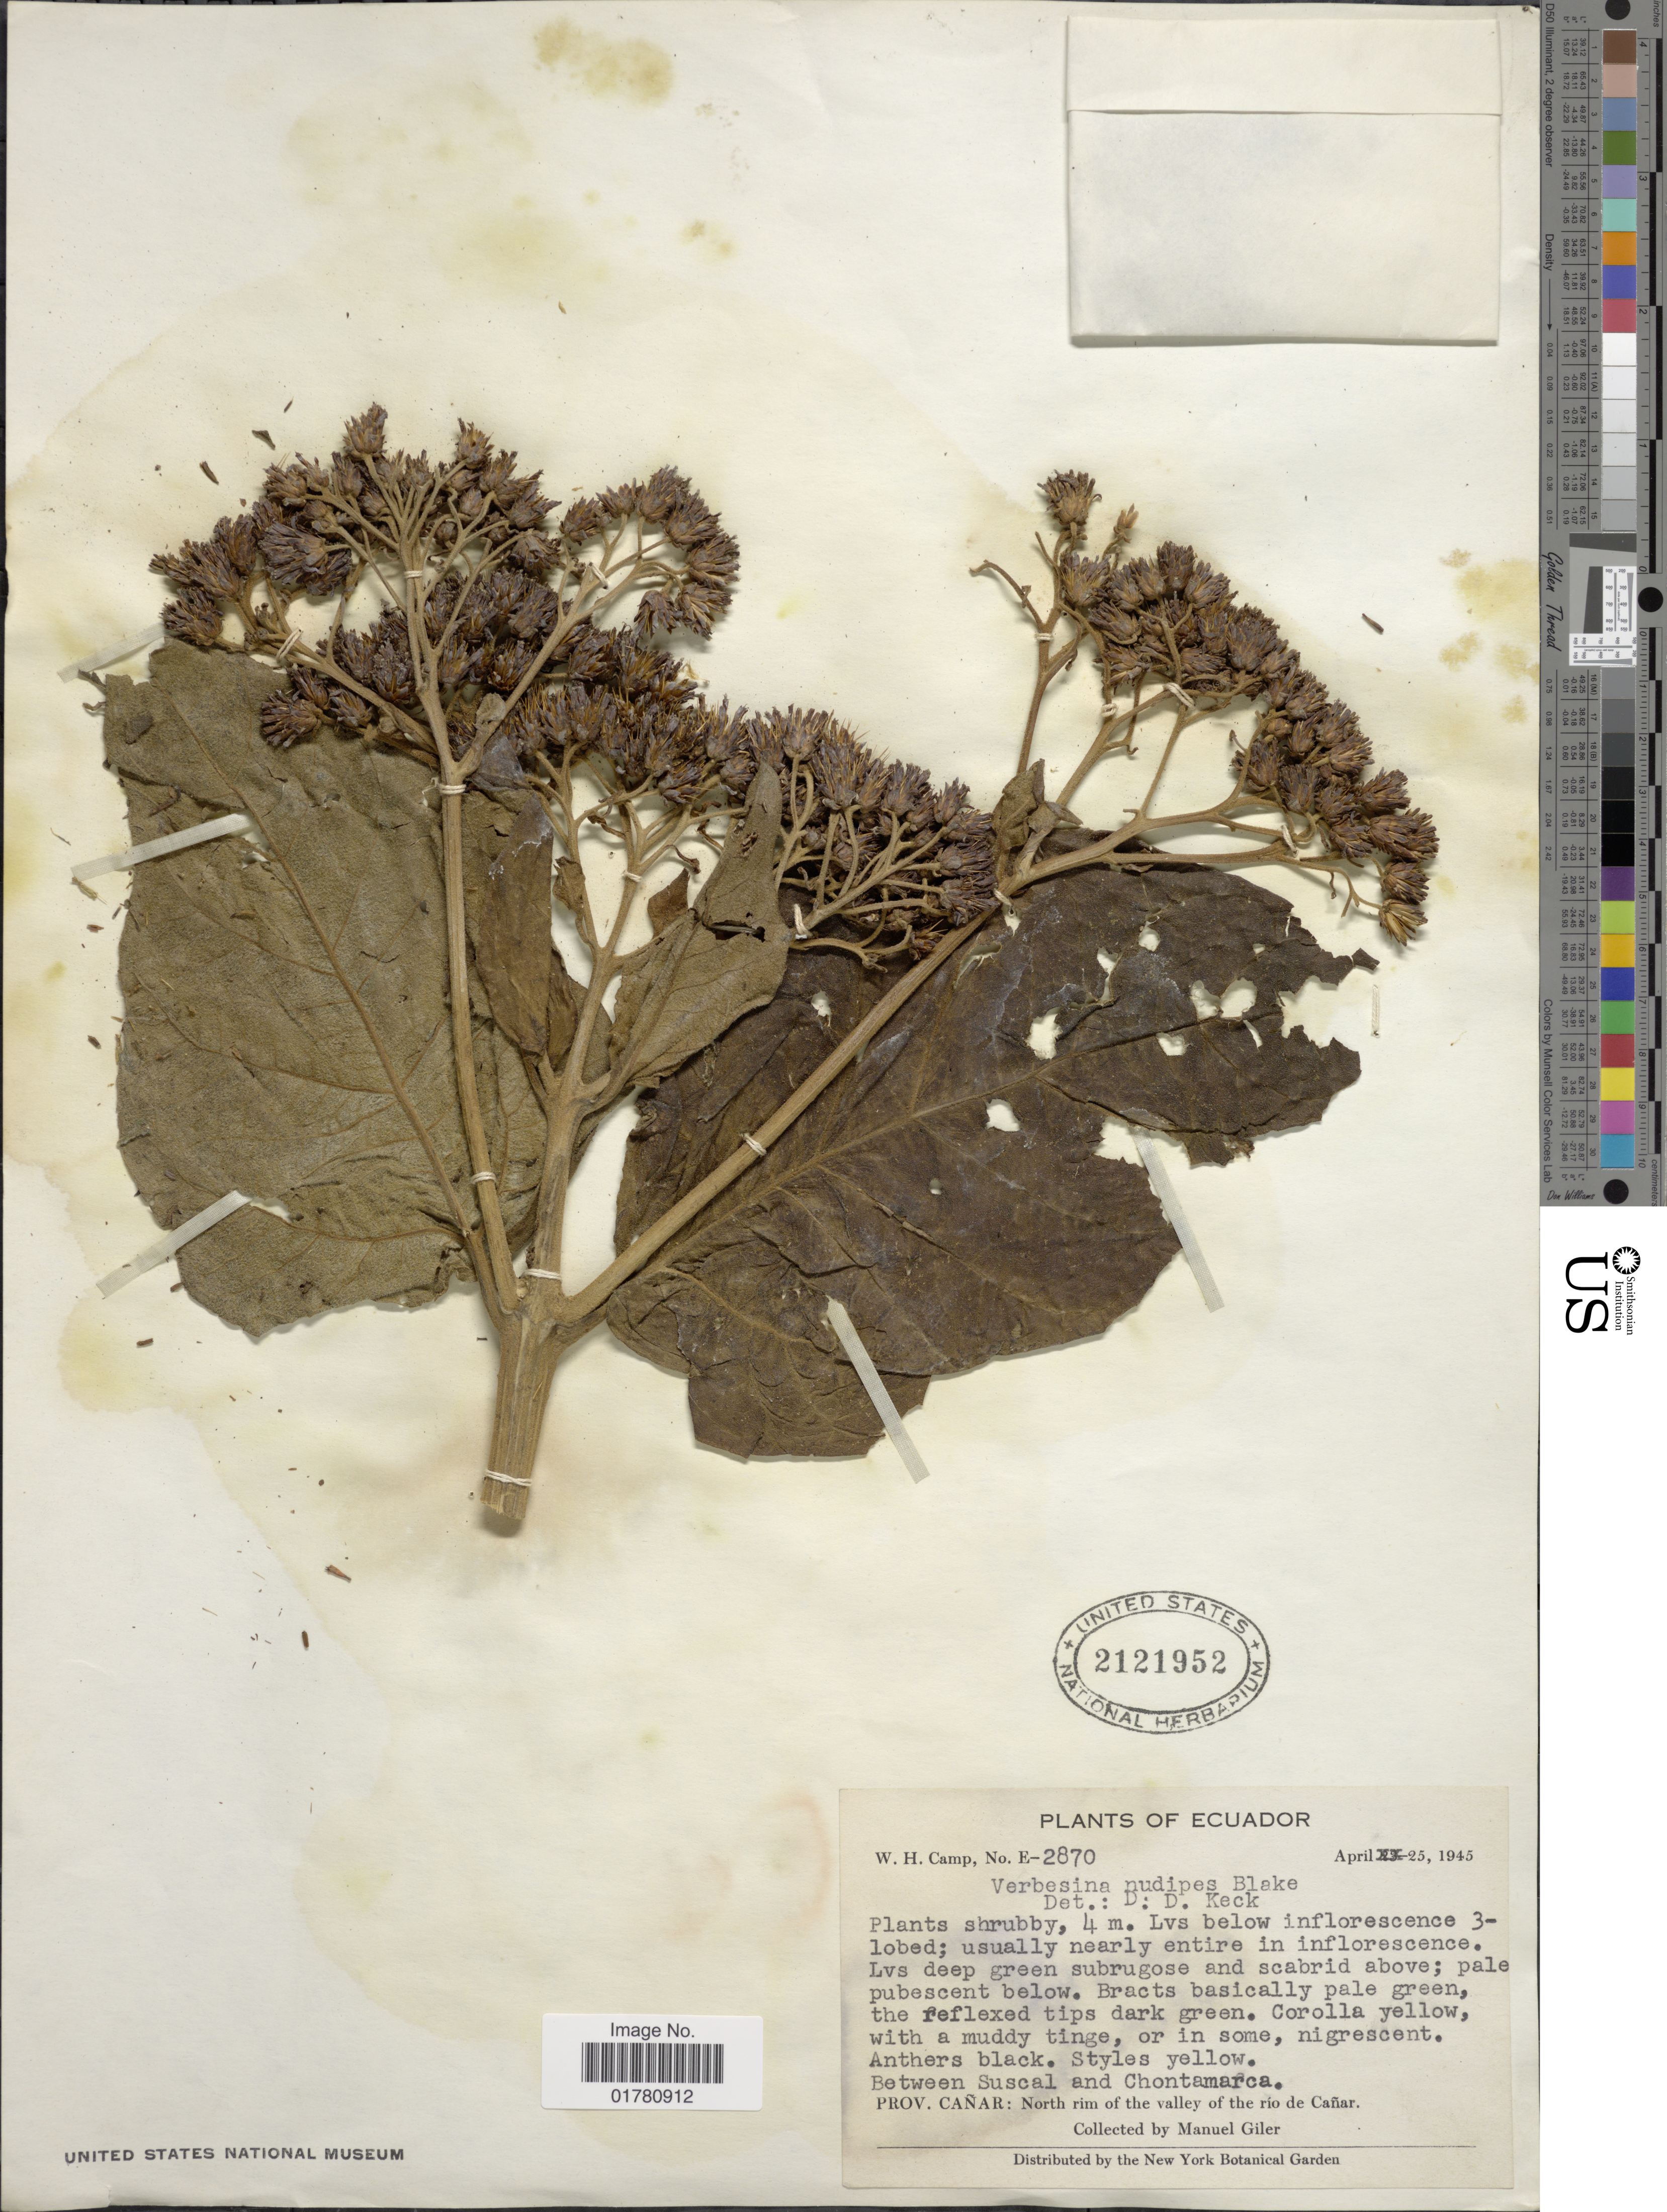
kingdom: Plantae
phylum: Tracheophyta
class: Magnoliopsida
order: Asterales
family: Asteraceae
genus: Verbesina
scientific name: Verbesina latisquama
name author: S.F. Blake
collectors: M. Gíler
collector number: E-2870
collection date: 1945-04-25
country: Ecuador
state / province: Cañar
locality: Between Suscal and Chontamarca, North rim of the valley of the río de Cañar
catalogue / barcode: US 2121952